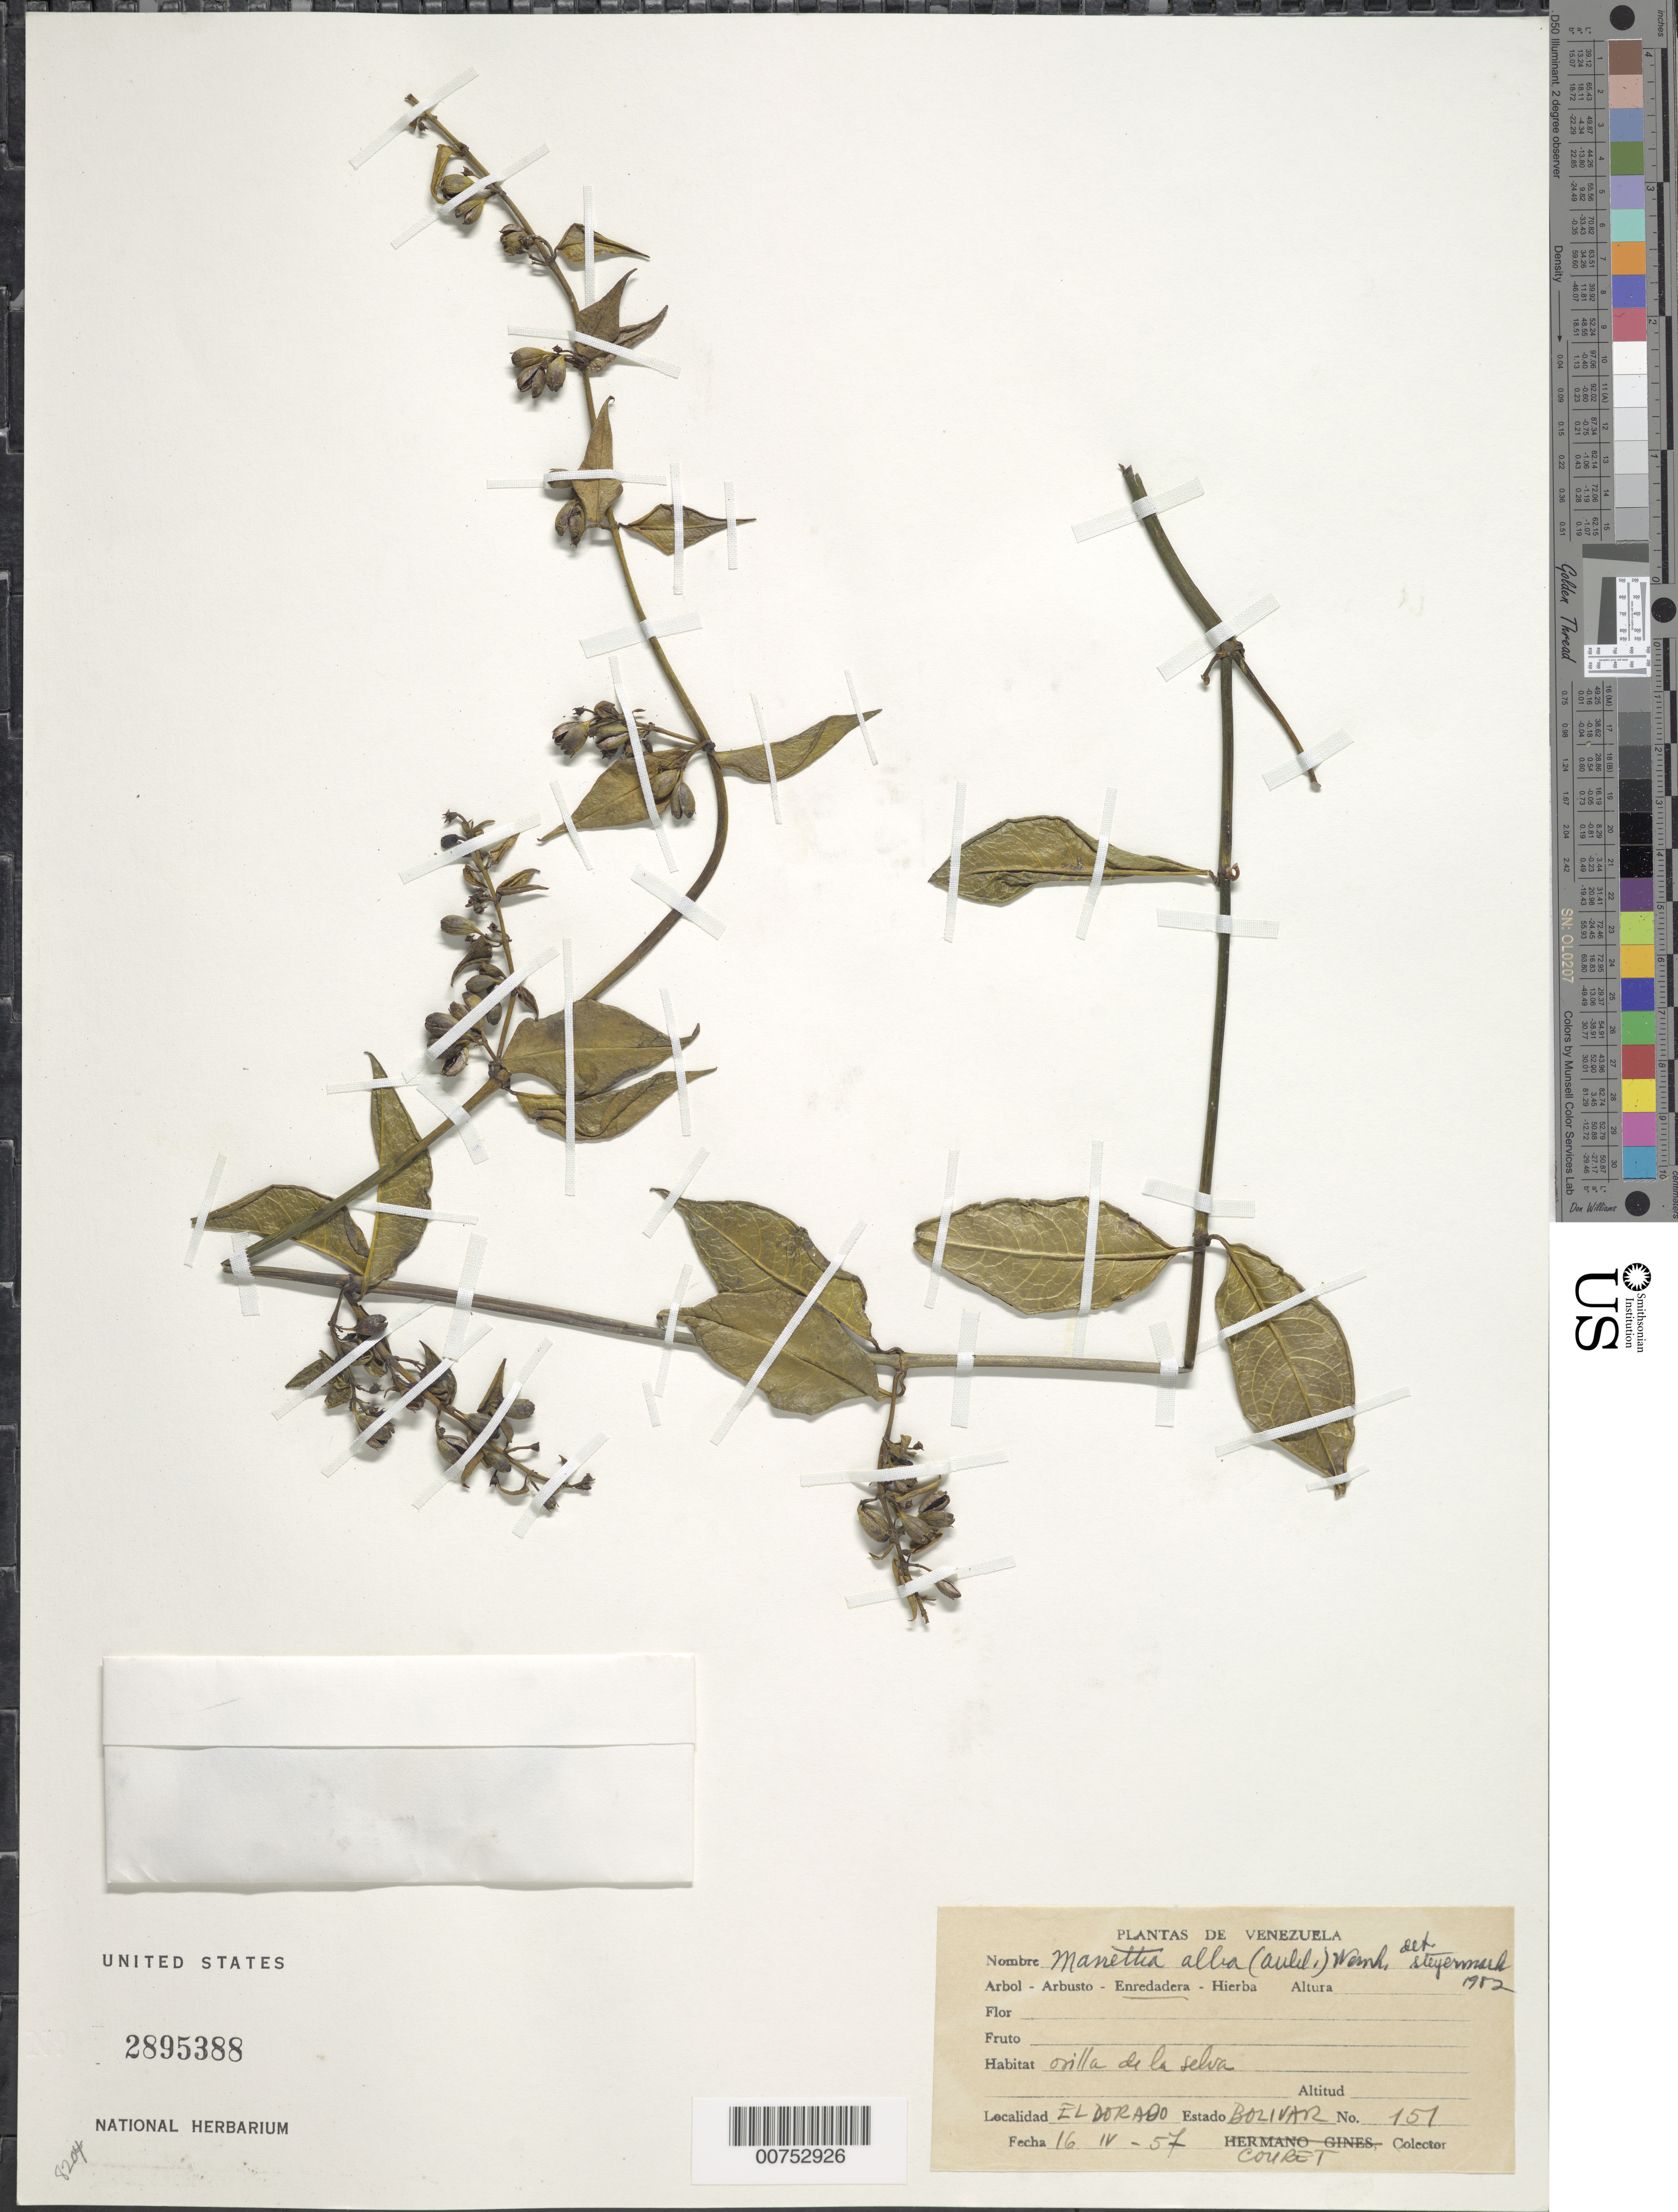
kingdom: Plantae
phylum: Tracheophyta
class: Magnoliopsida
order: Gentianales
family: Rubiaceae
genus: Manettia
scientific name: Manettia alba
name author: (Aubl.) Wernham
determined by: Steyermark, Julian A., (VEN)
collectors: -. Couret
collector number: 151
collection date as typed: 16-Apr-57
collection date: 1957-04-16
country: Venezuela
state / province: Bolívar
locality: El Dorado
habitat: Orilla de la selva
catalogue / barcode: US 2895388